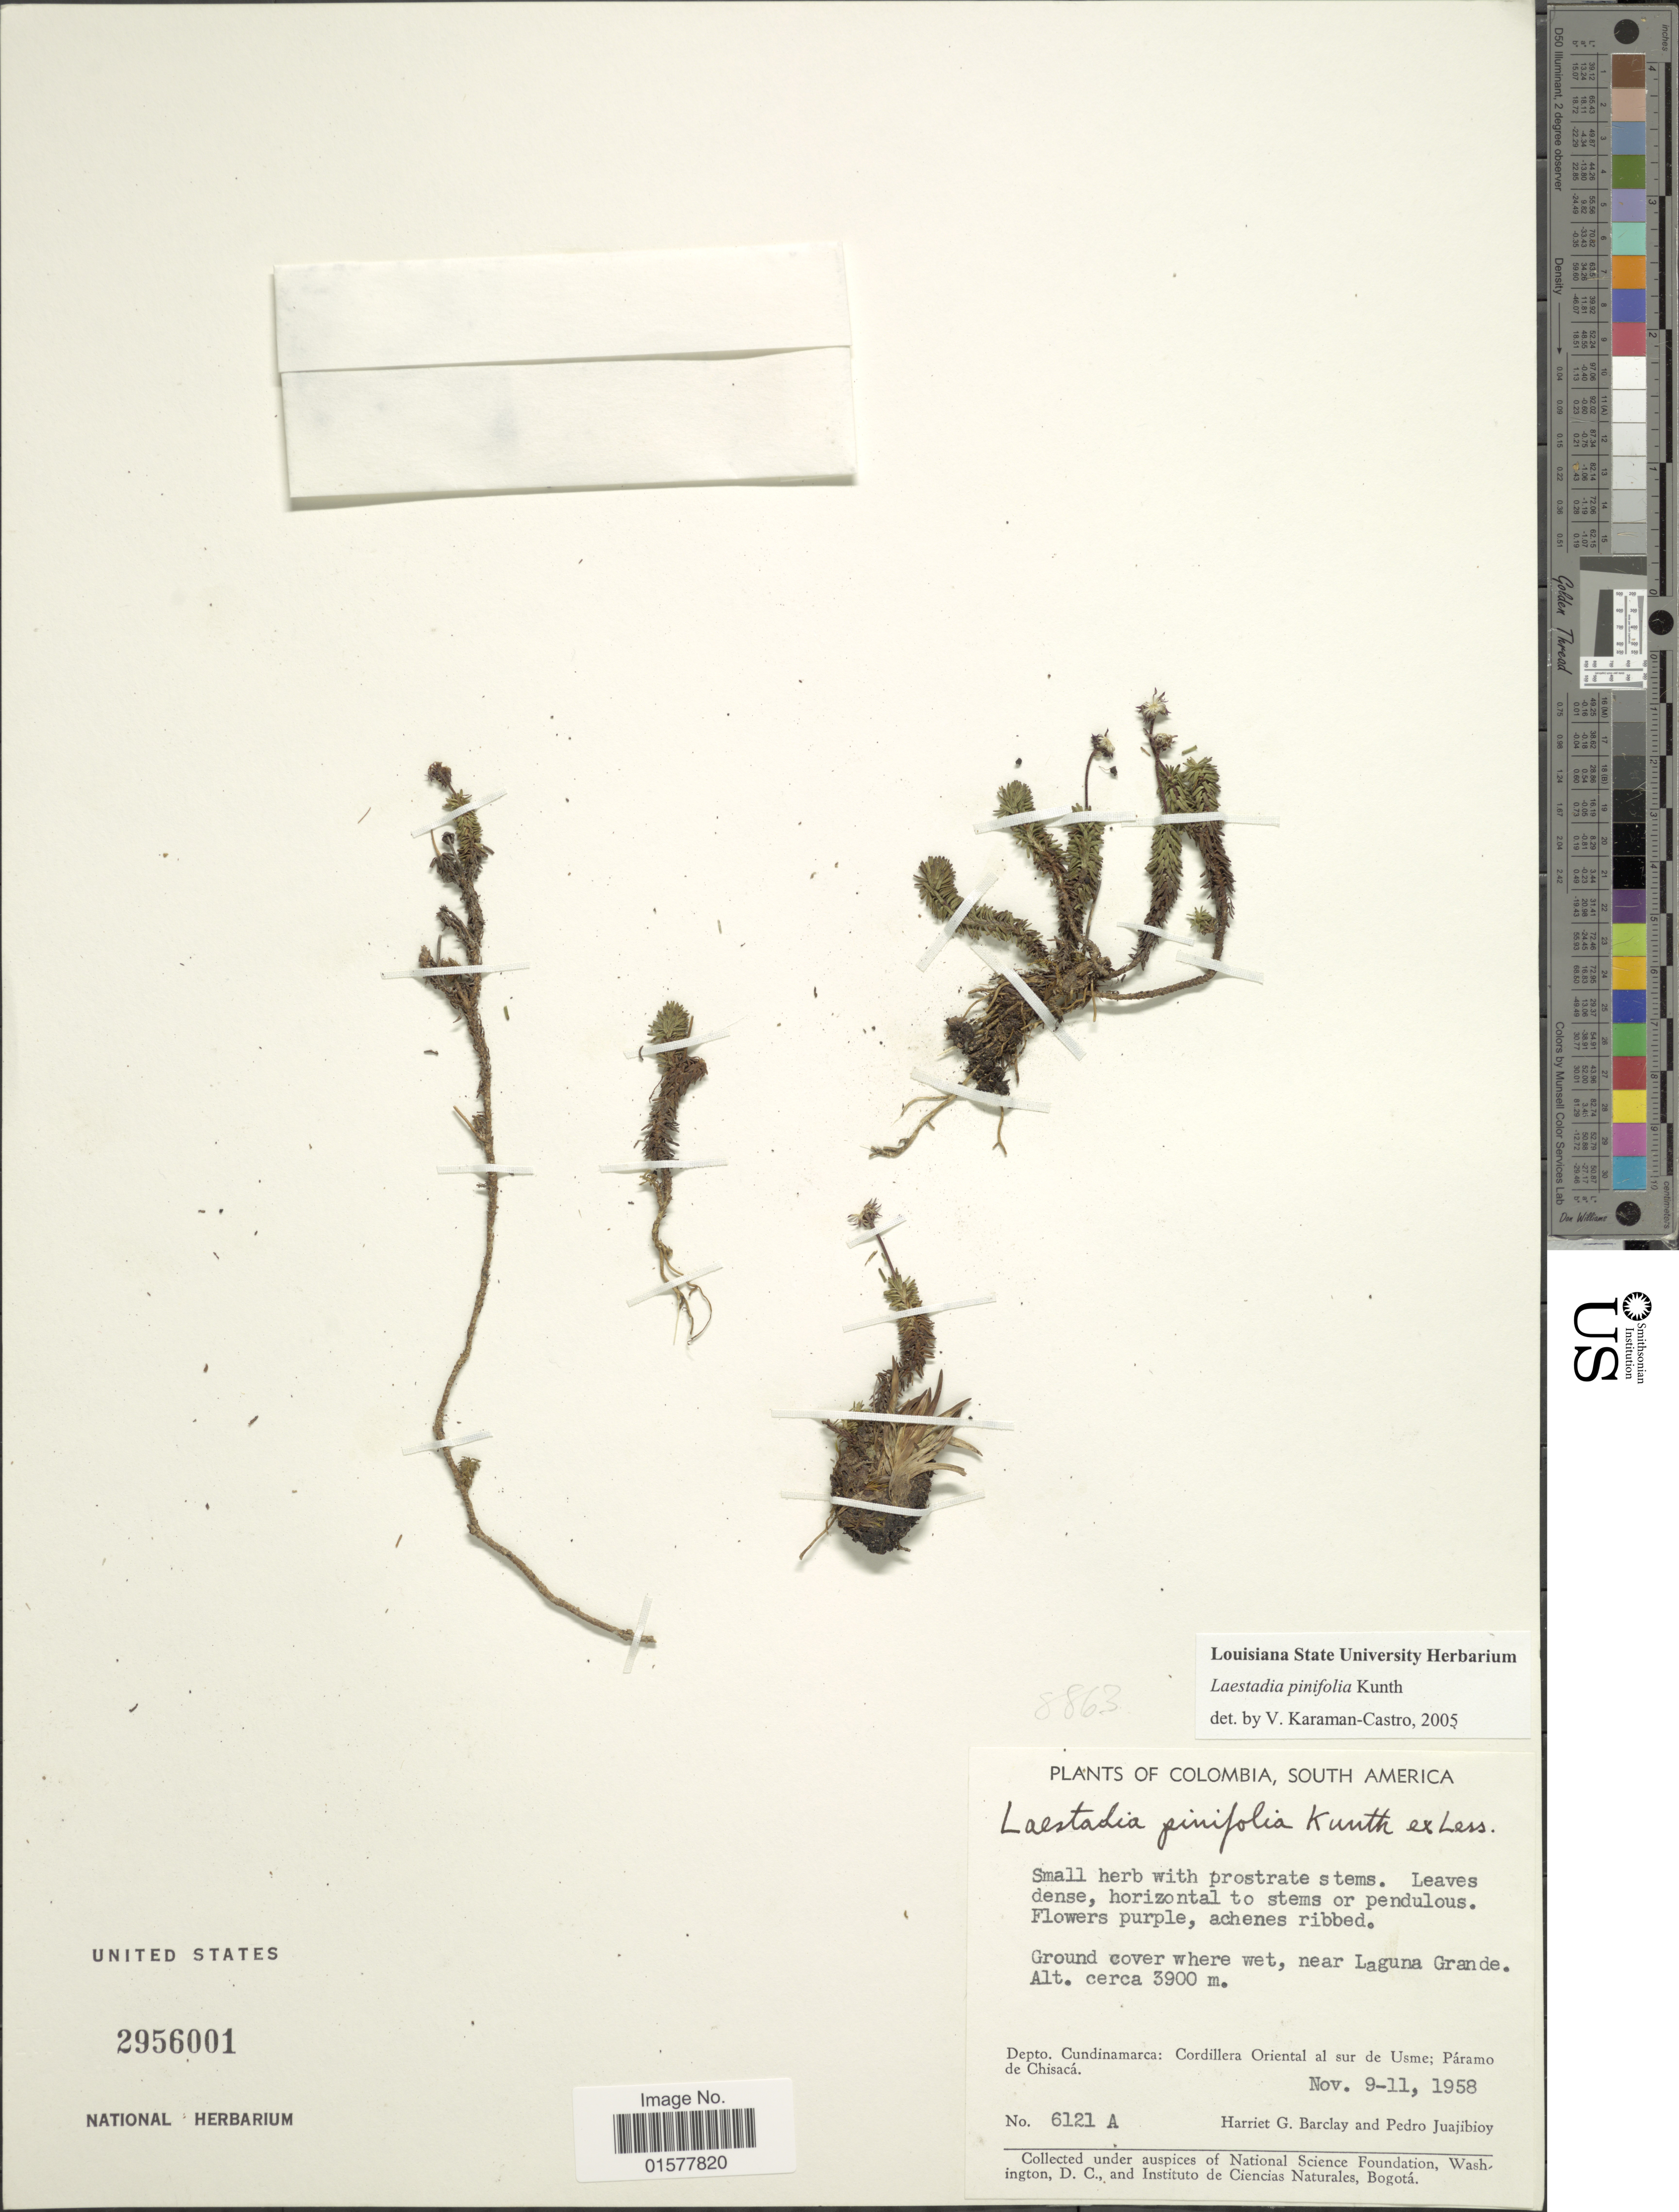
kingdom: Plantae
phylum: Tracheophyta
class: Magnoliopsida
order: Asterales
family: Asteraceae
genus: Laestadia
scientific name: Laestadia pinifolia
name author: Kunth ex Less.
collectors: H. G. Barclay & P. Juajibioy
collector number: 6121A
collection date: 1958-11-09/1958-11-11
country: Colombia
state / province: Cundinamarca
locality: Ground cover where wet, near Laguna Grande, Depto.: Cundinamarca: Cordillera Oriental al sur de Usme; Paramo de Chisaca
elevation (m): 3900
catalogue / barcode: US 2956001